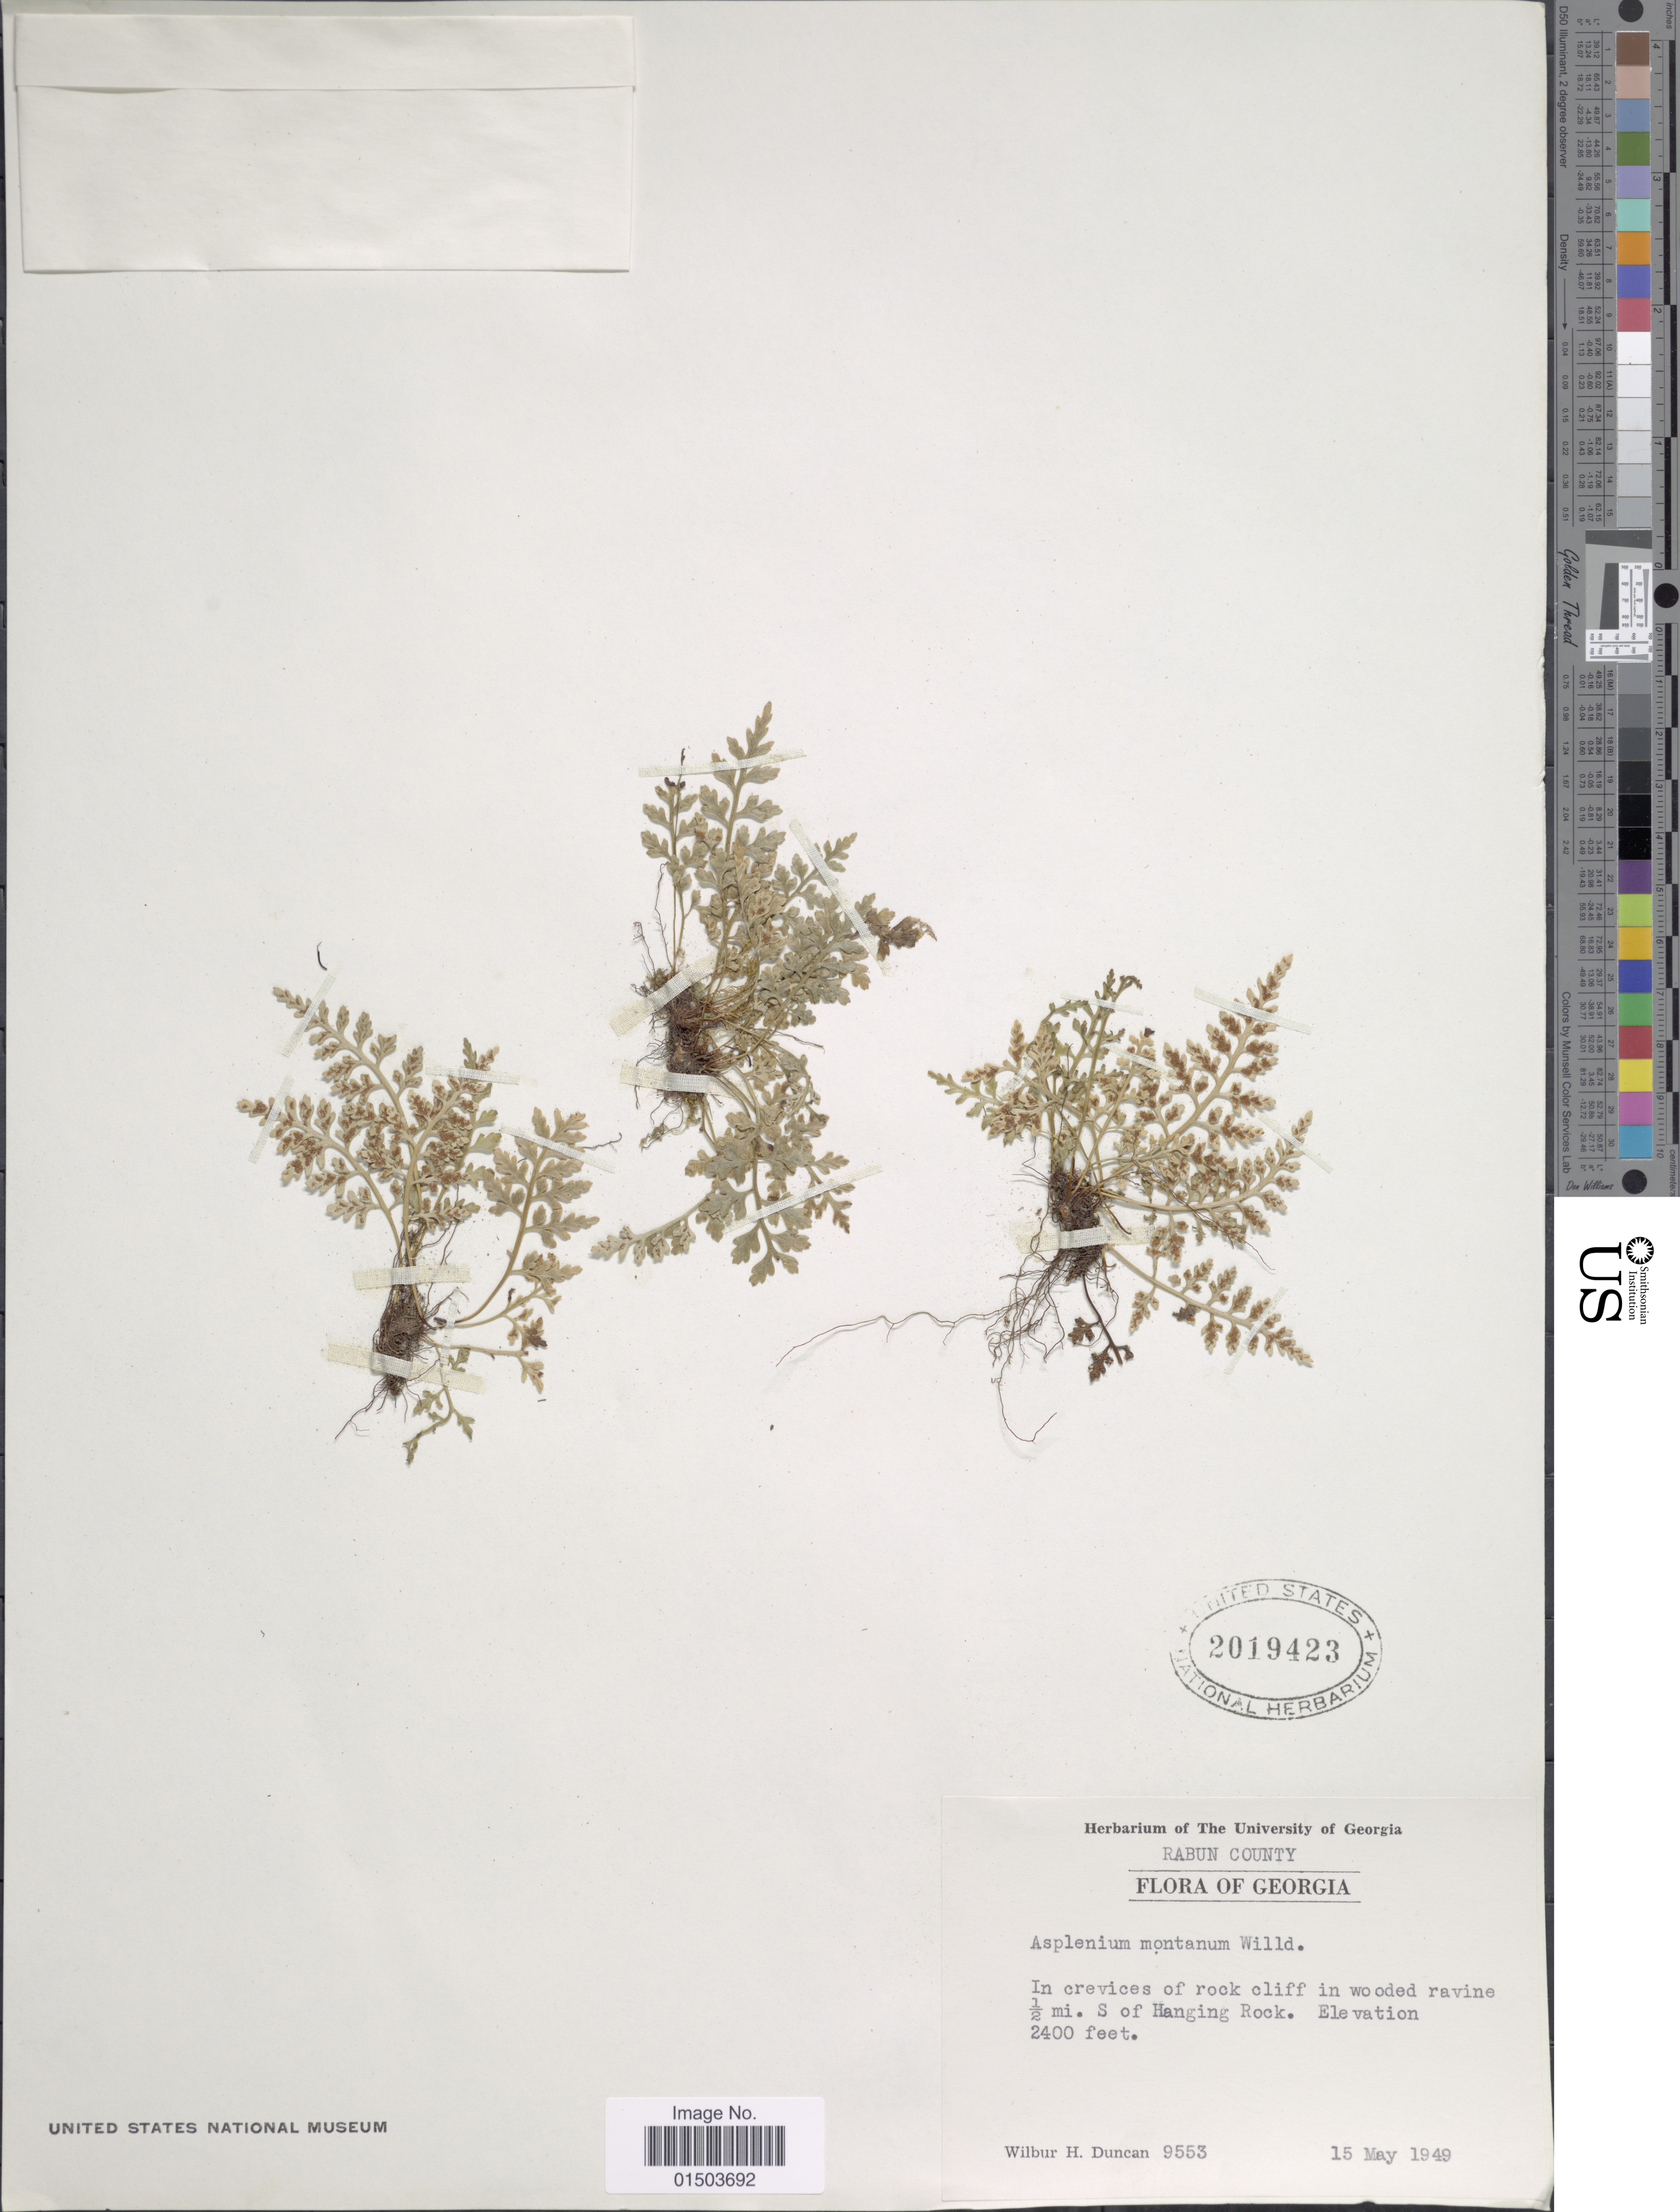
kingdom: Plantae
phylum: Tracheophyta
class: Polypodiopsida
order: Polypodiales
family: Aspleniaceae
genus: Asplenium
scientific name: Asplenium montanum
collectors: W. H. Duncan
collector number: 9553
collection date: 1949-05-15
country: United States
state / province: Georgia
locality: Rabun County. In crevices of rock cliff in wooded ravine ½ mi. S of Hanging Rock.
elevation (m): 732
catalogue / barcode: US 2019423